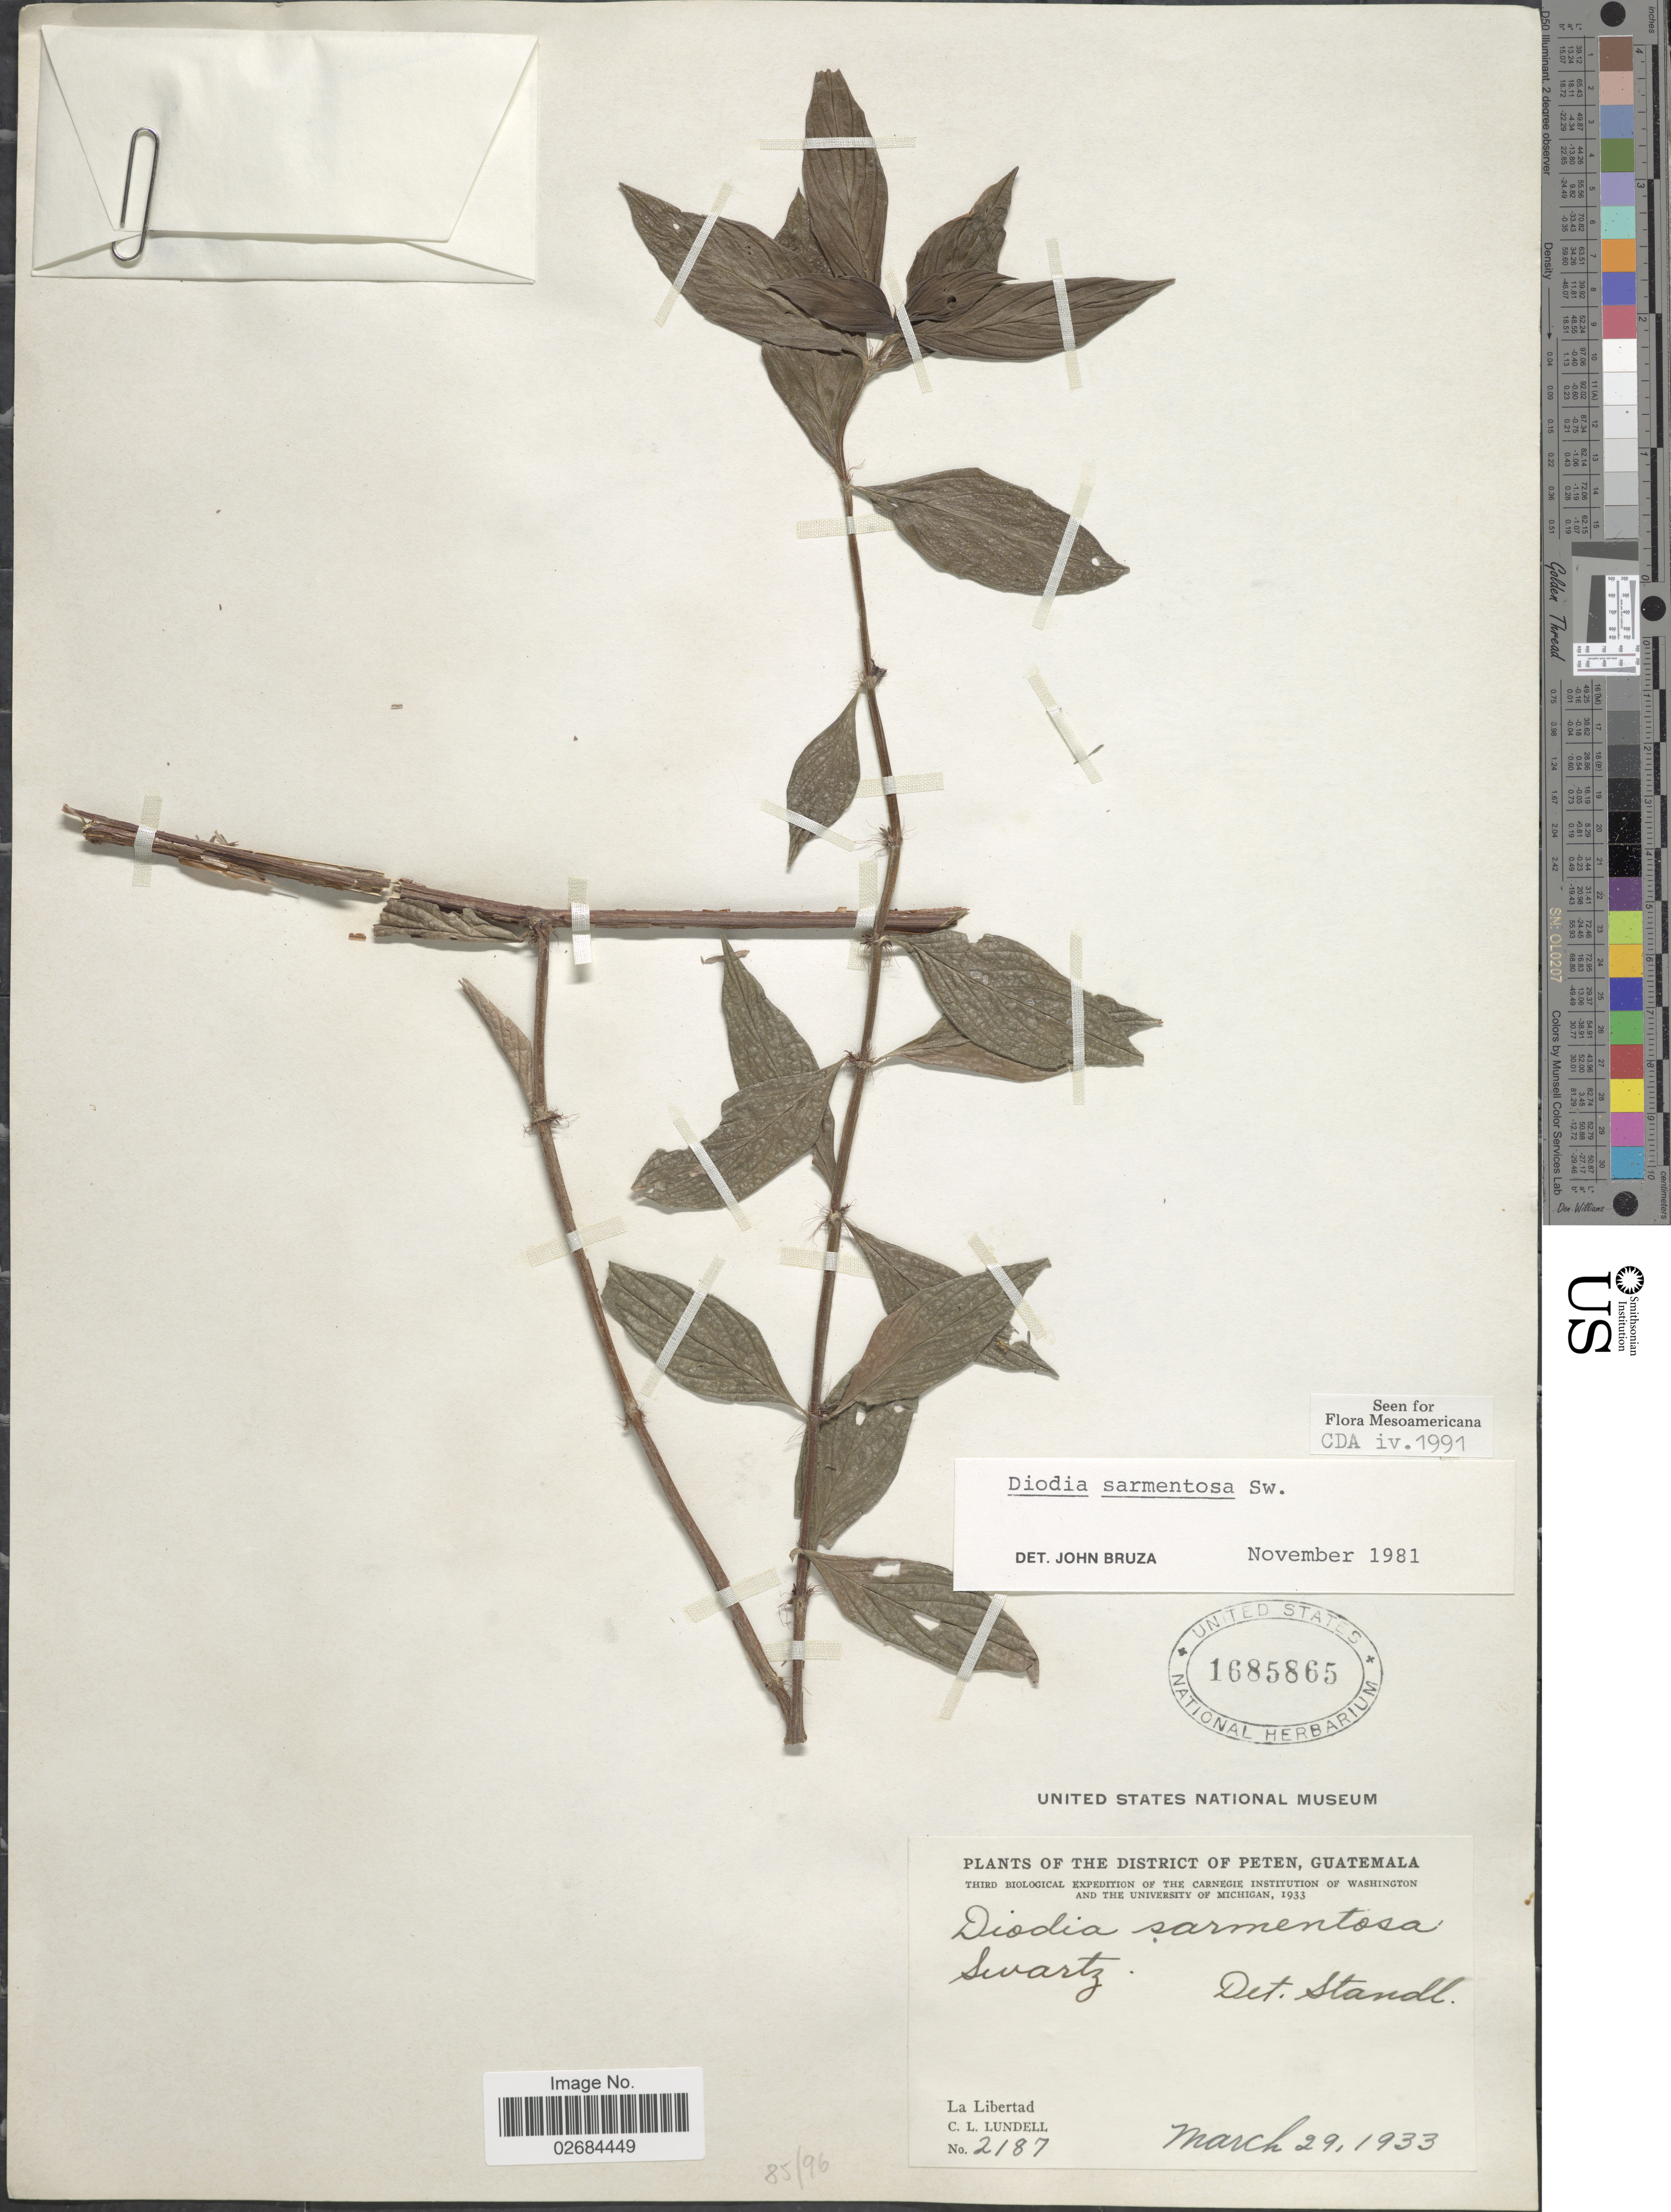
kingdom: Plantae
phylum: Tracheophyta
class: Magnoliopsida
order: Gentianales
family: Rubiaceae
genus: Diodia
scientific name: Diodia sarmentosa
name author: Sw.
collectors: C. L. Lundell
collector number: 2187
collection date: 1933-03-29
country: Guatemala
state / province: El Petén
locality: La Libertad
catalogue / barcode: US 1685865